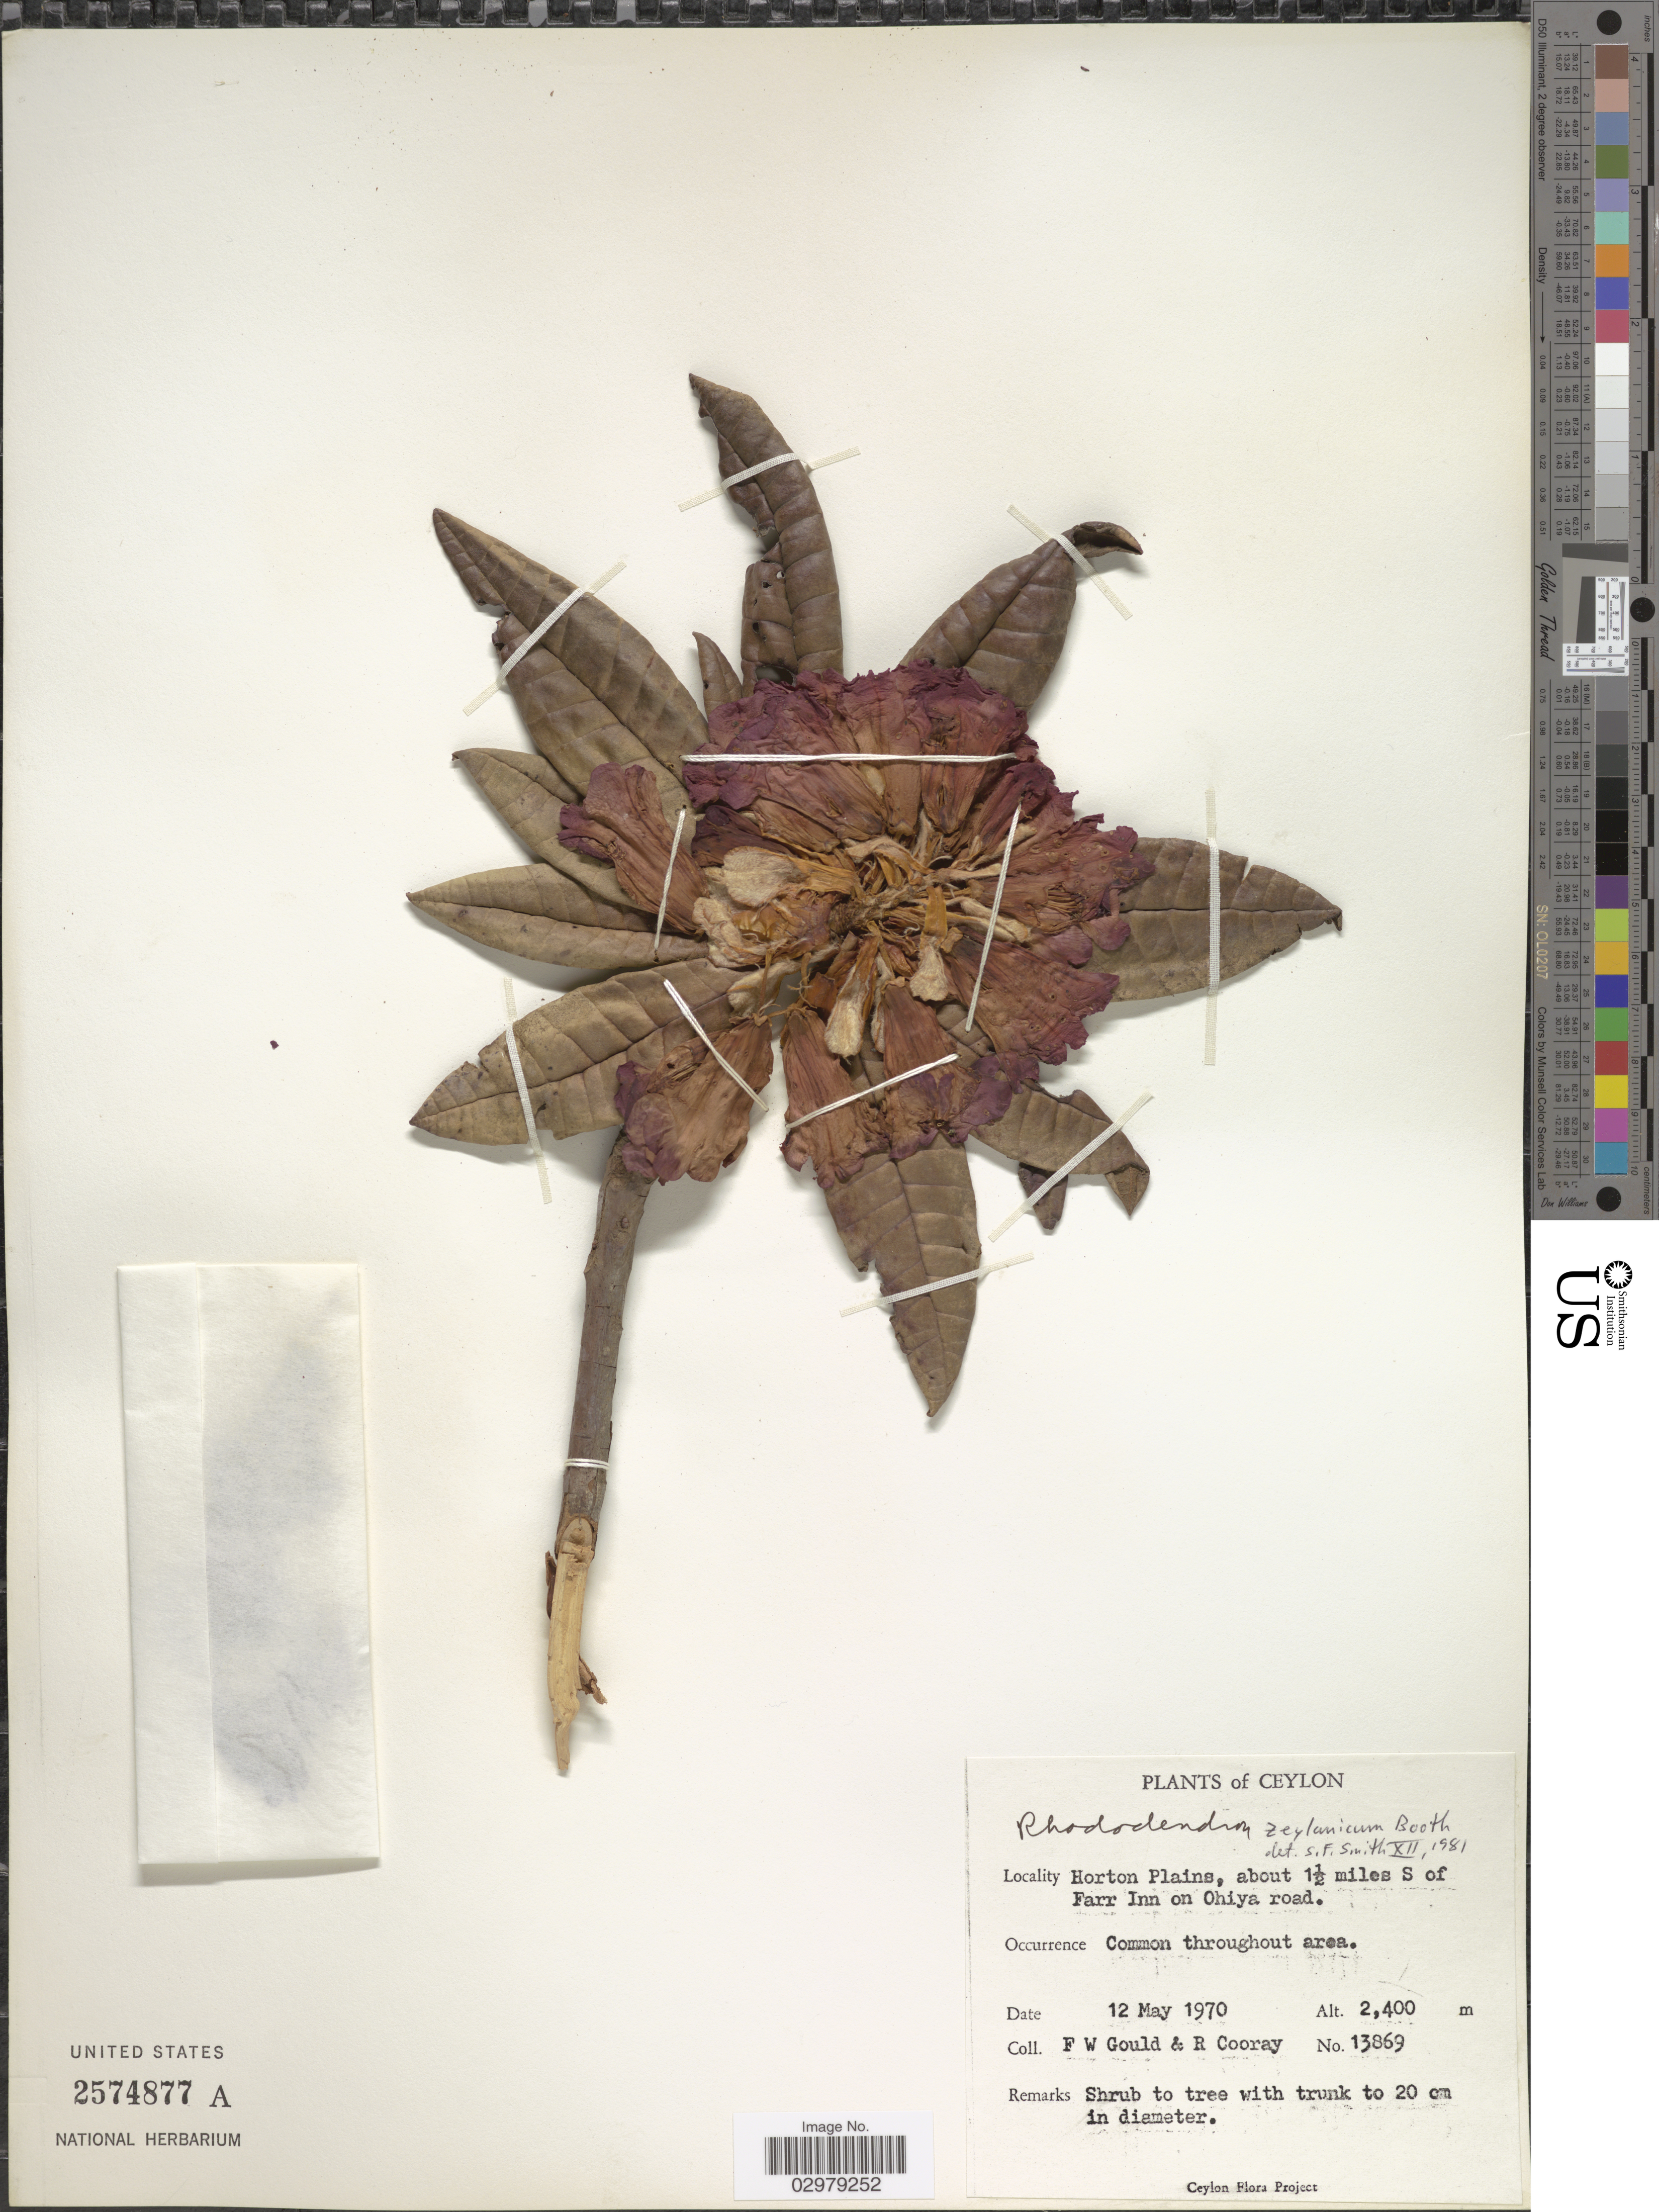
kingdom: Plantae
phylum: Tracheophyta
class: Magnoliopsida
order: Ericales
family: Ericaceae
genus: Rhododendron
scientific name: Rhododendron zeylanicum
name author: Booth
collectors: F. W. Gould & R. Cooray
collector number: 13869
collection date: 1970-05-12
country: Sri Lanka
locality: Ceylon. Horton Plains, about 1½ miles S of Farr Inn on Ohiya road.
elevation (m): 2400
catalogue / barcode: US 2574877A